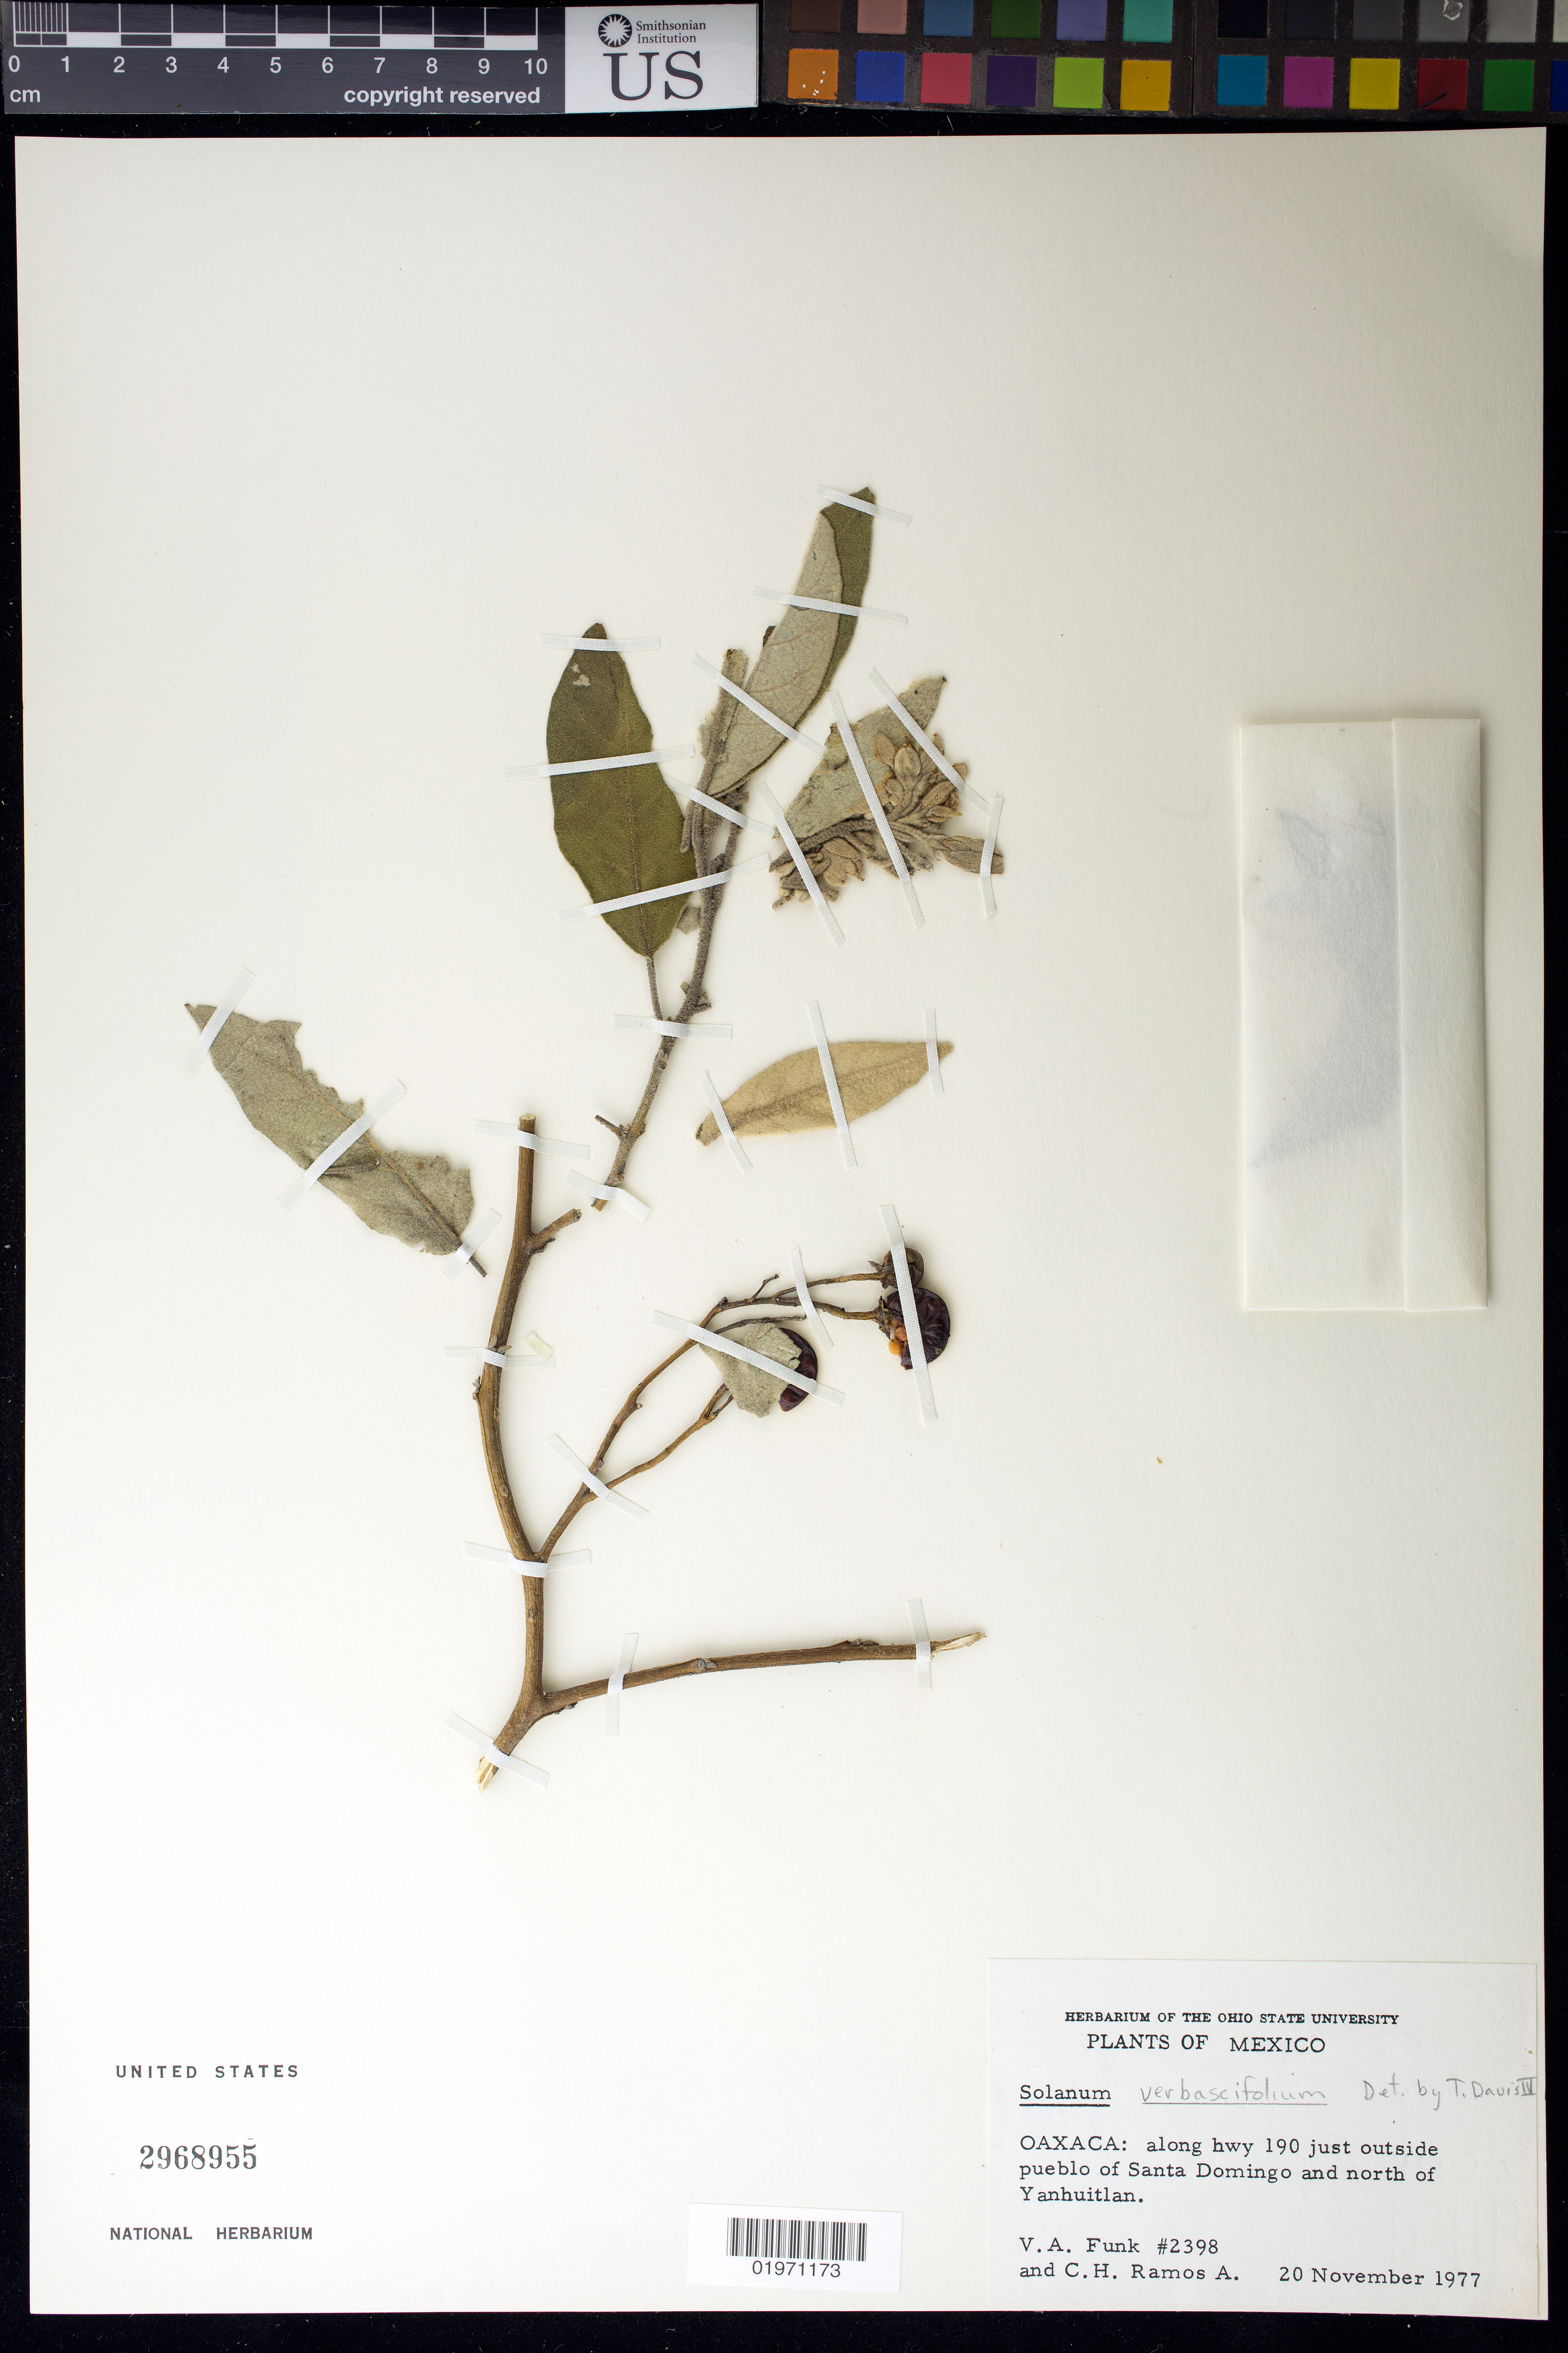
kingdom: Plantae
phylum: Tracheophyta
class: Magnoliopsida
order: Solanales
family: Solanaceae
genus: Solanum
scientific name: Solanum verbascifolium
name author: L.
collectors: V. Funk & C. Ramos A.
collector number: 2398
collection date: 1977-11-20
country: Mexico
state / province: Oaxaca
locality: Along Hwy 190 just outside pueblo of Santa Domingo and N of Yanhuitlan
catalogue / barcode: US 2968955